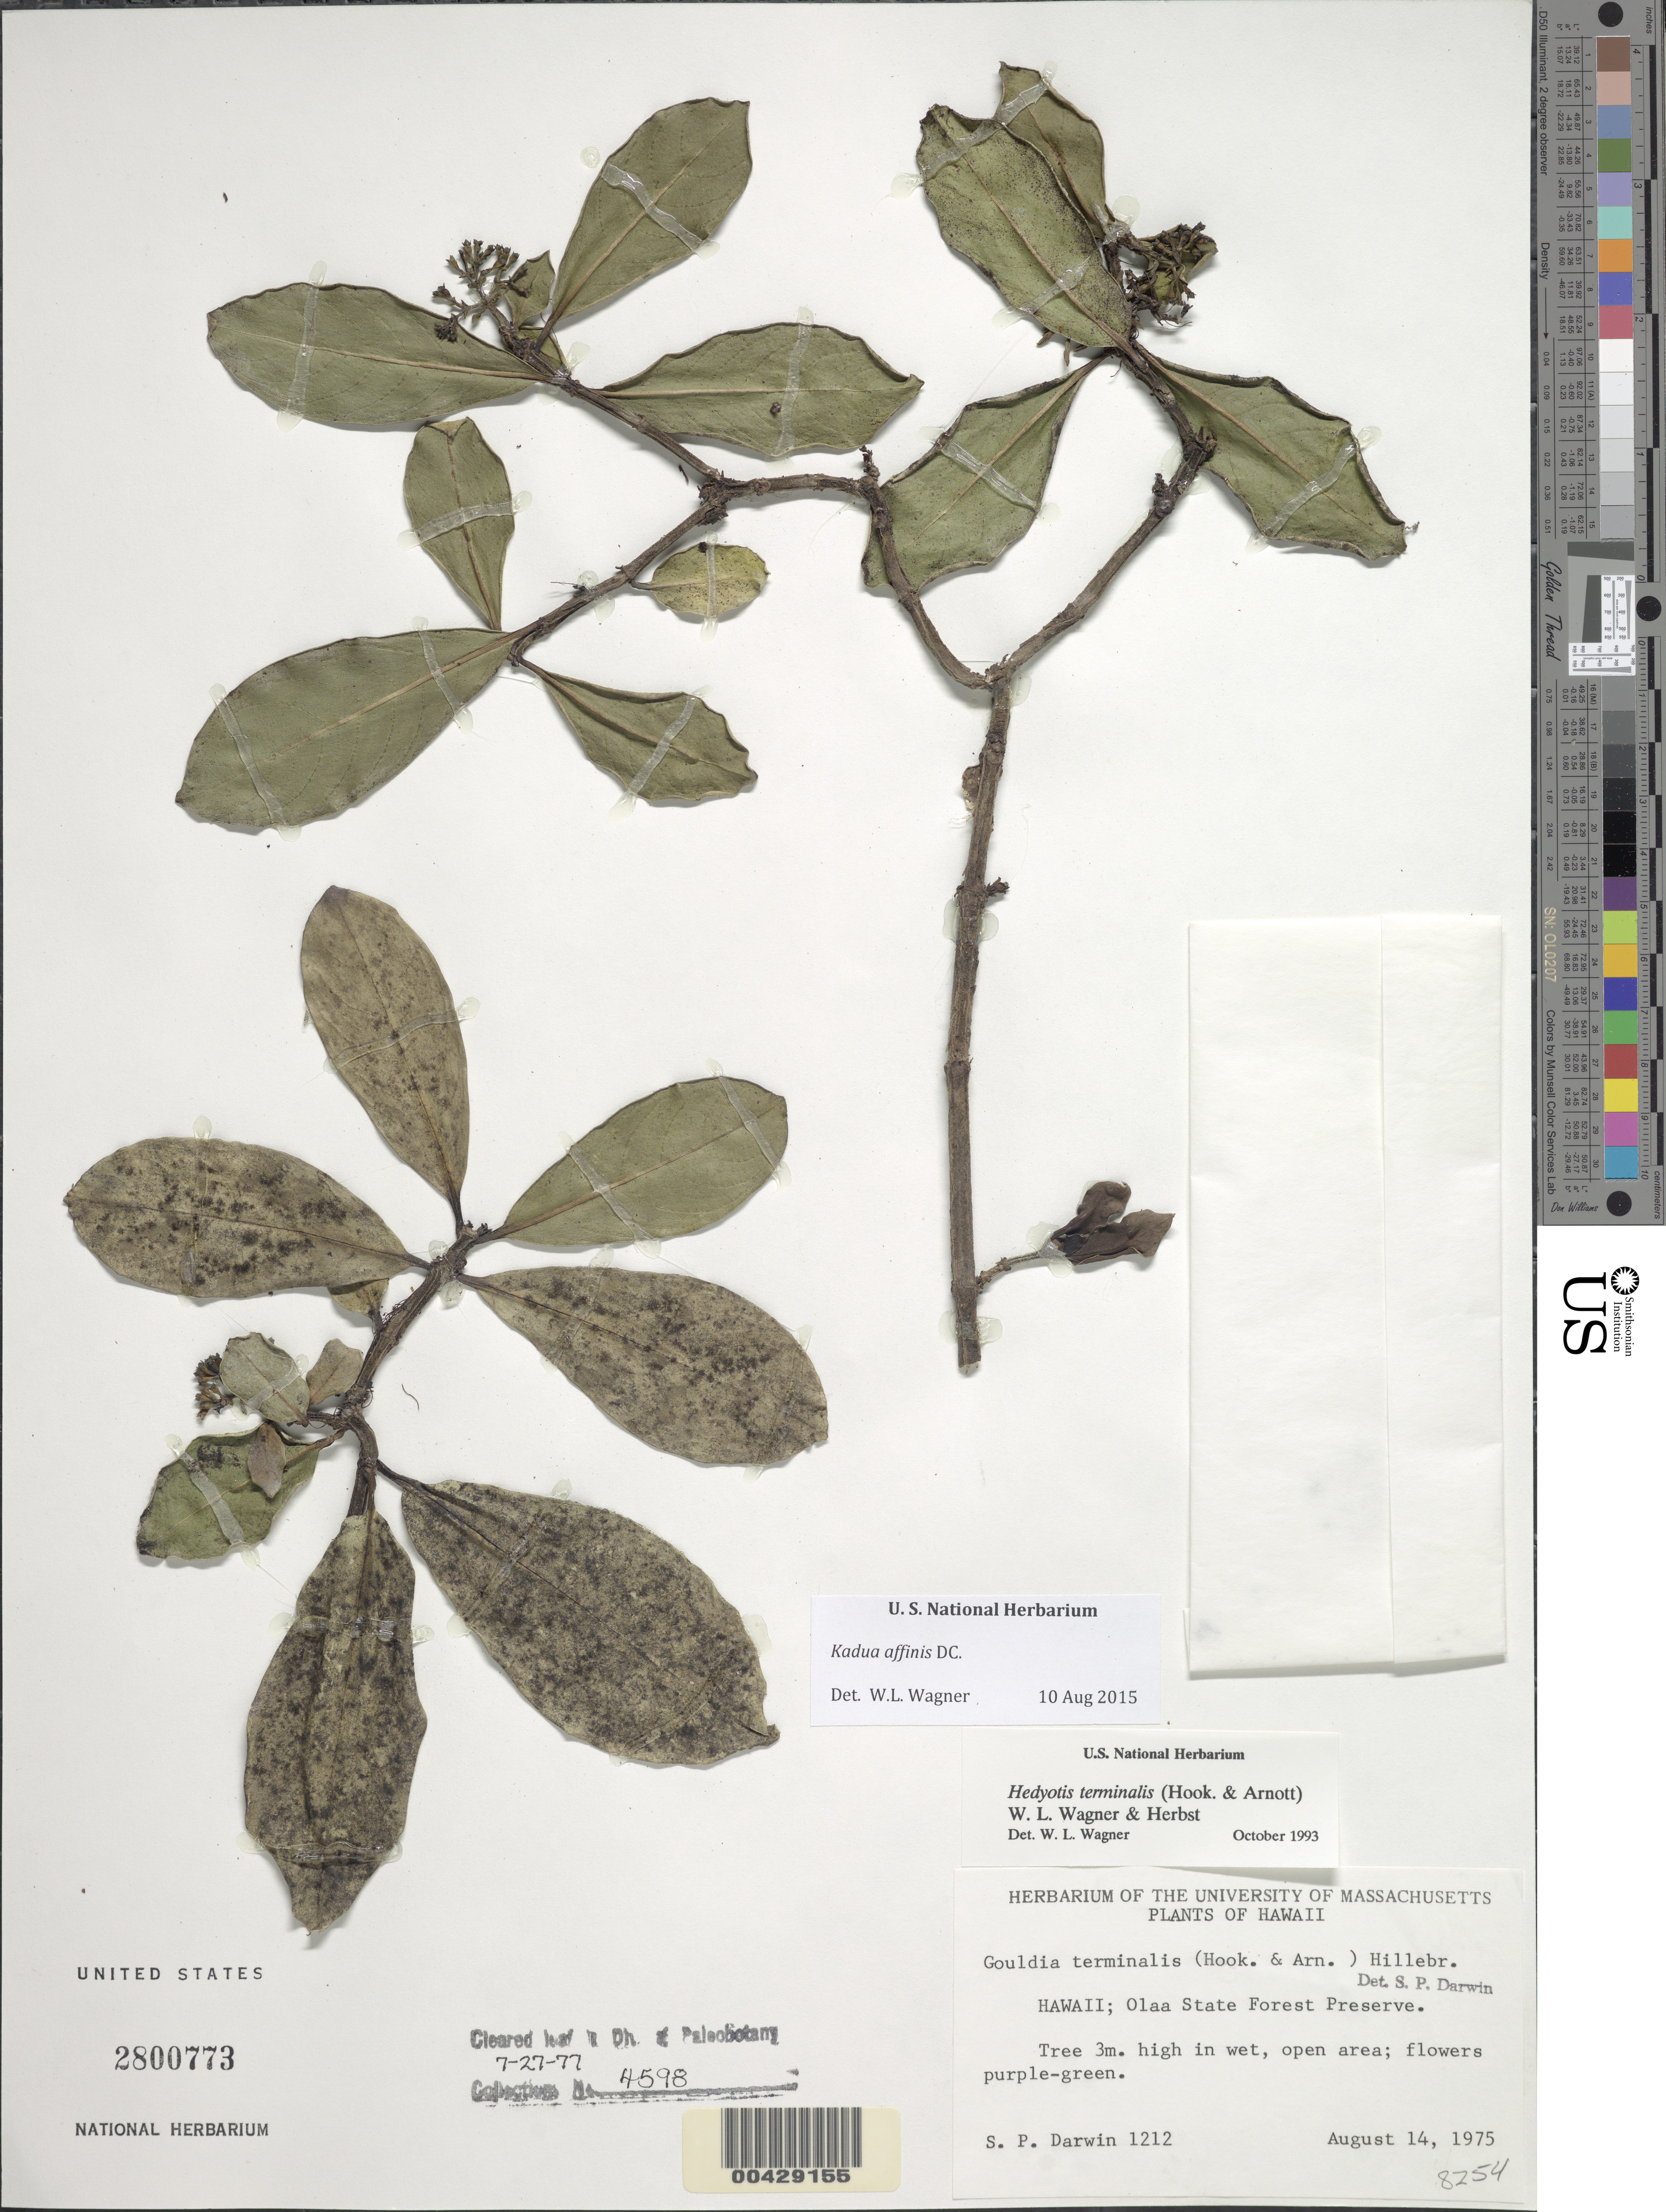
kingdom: Plantae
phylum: Tracheophyta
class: Magnoliopsida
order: Gentianales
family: Rubiaceae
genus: Kadua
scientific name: Kadua affinis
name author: DC.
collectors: S. P. Darwin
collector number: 1212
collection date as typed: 14 Aug 1975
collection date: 1975-08-14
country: United States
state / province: Hawaii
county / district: Hawaii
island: Hawaii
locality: Olaa State Forest Preserve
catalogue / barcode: US 2800773